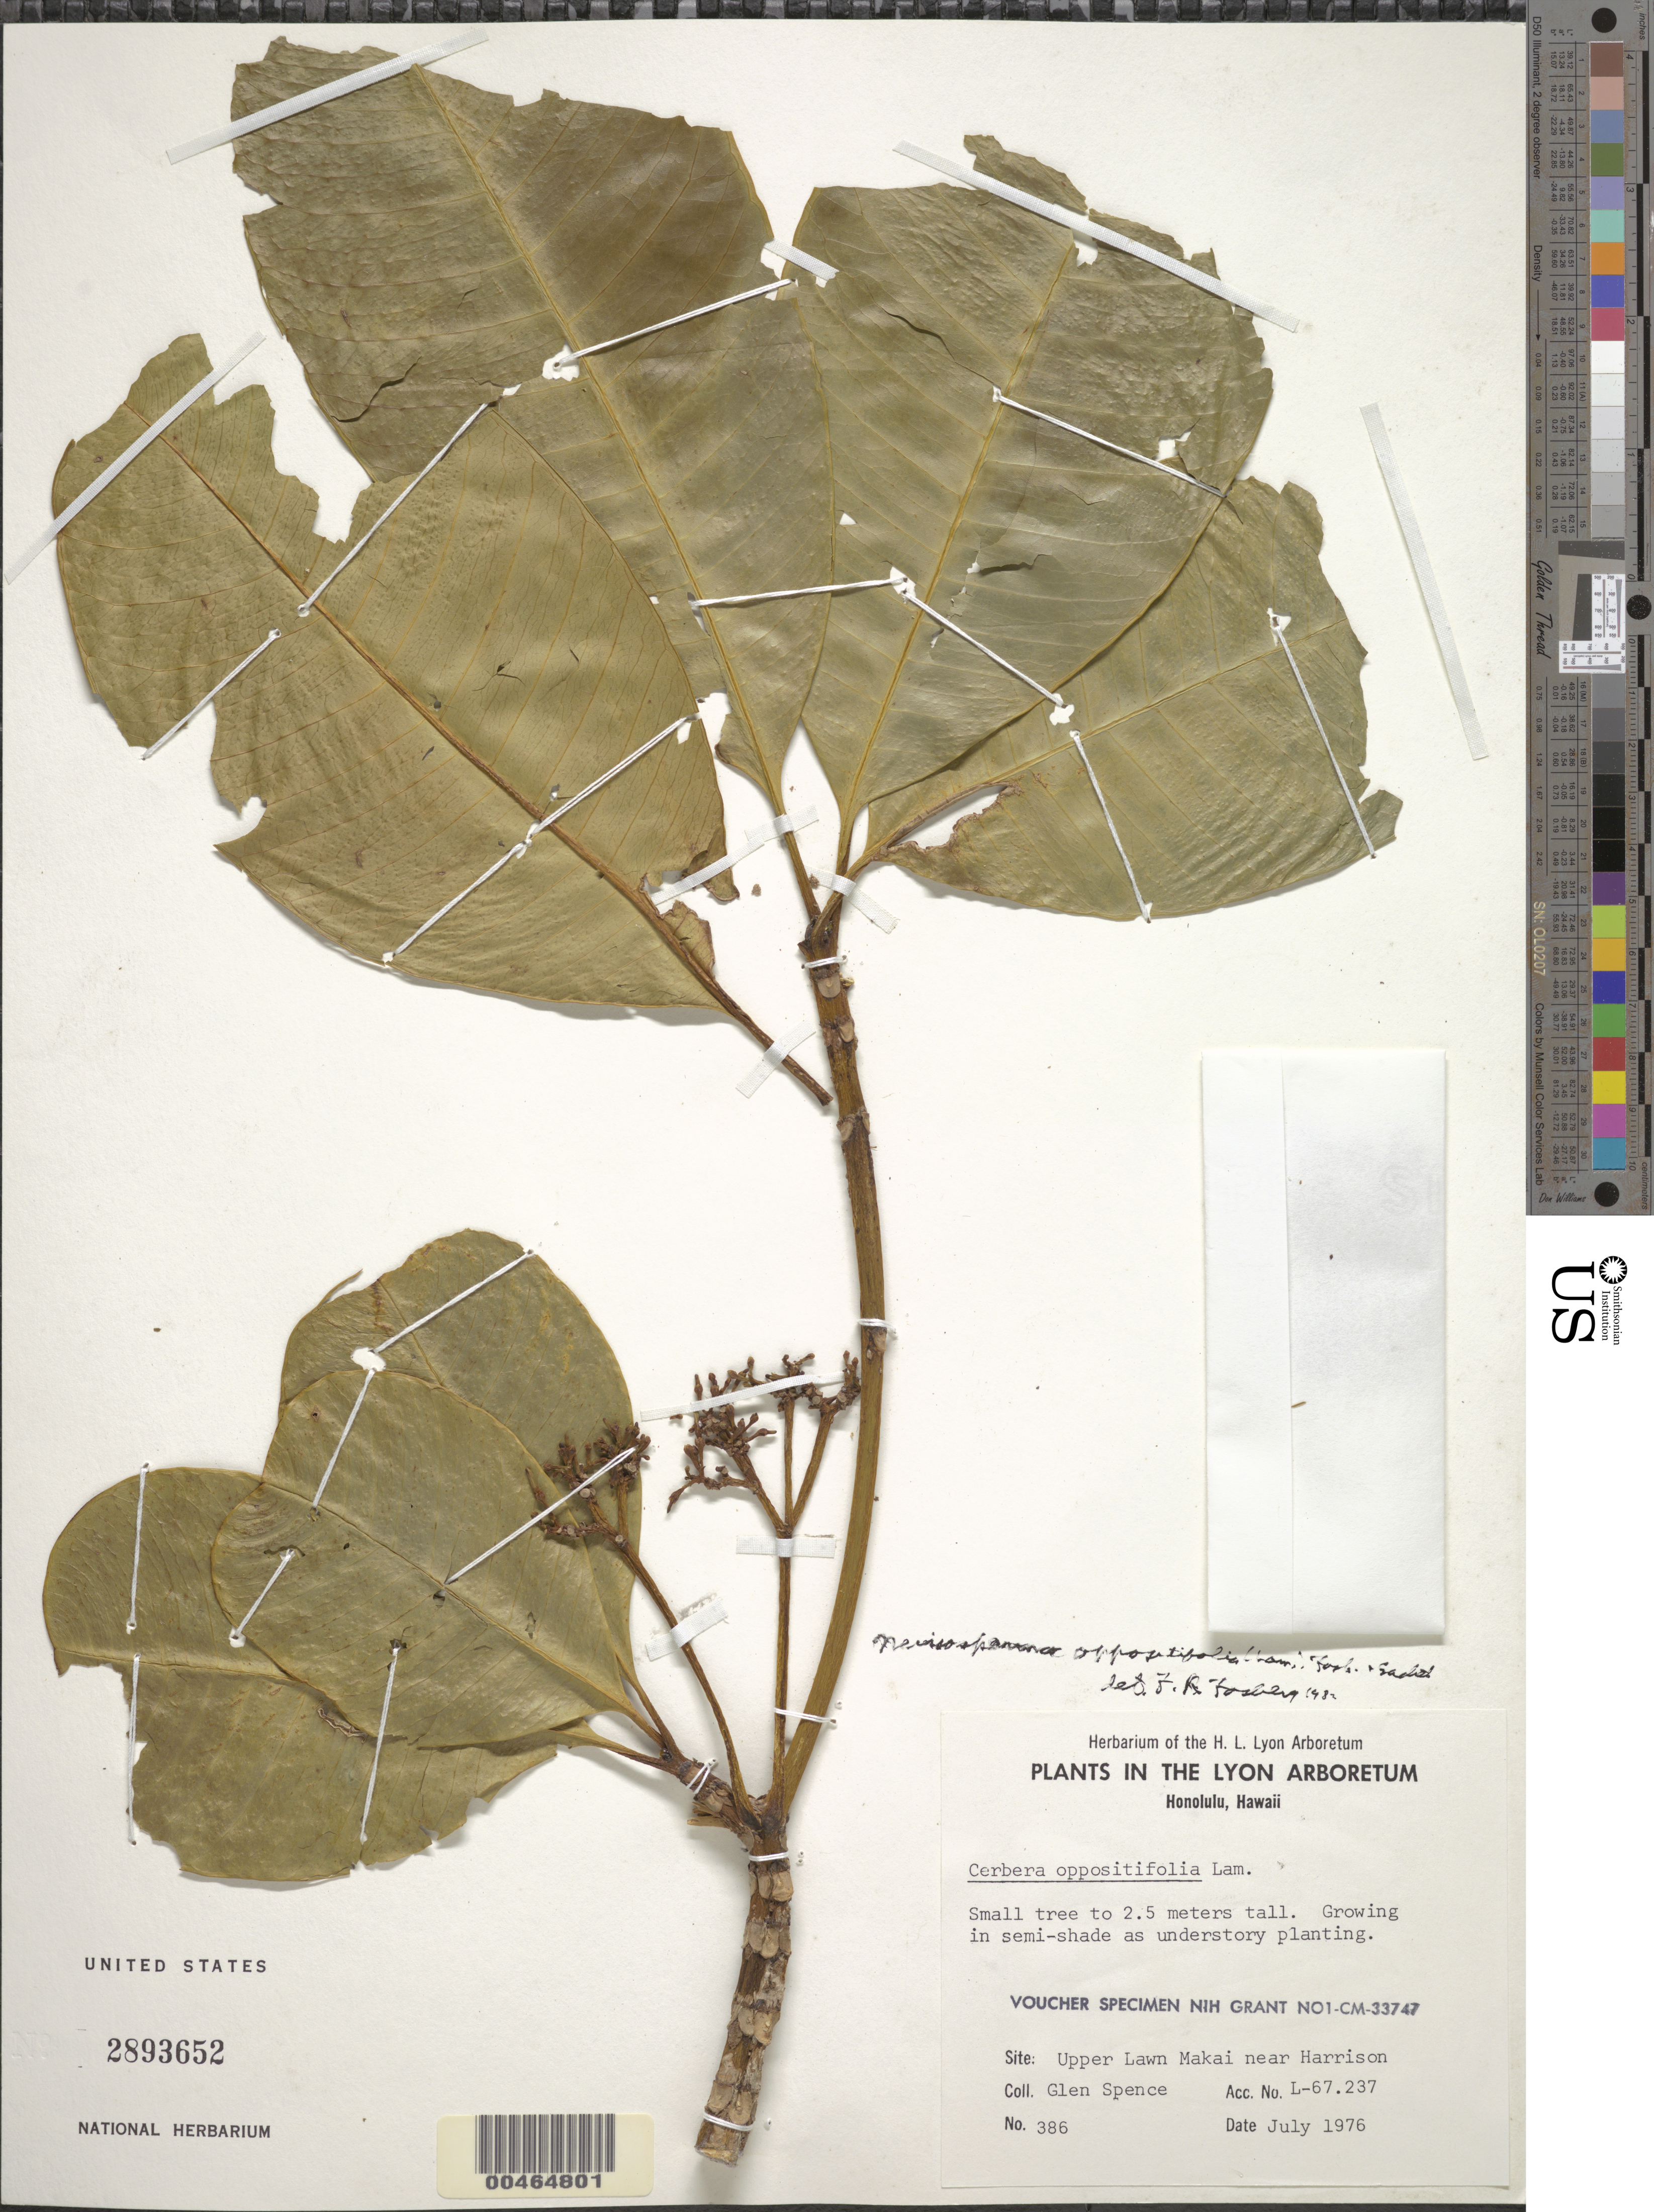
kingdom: Plantae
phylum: Tracheophyta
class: Magnoliopsida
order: Gentianales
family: Apocynaceae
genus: Ochrosia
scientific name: Ochrosia oppositifolia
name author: (Lam.) K. Schum.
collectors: G. Spence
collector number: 386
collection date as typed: Jul 1976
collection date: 1976-07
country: United States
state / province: Hawaii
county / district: Honolulu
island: Oahu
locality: Lyon Arboretum, Upper Lawn Makai near Harrison, Honolulu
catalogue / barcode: US 2893652